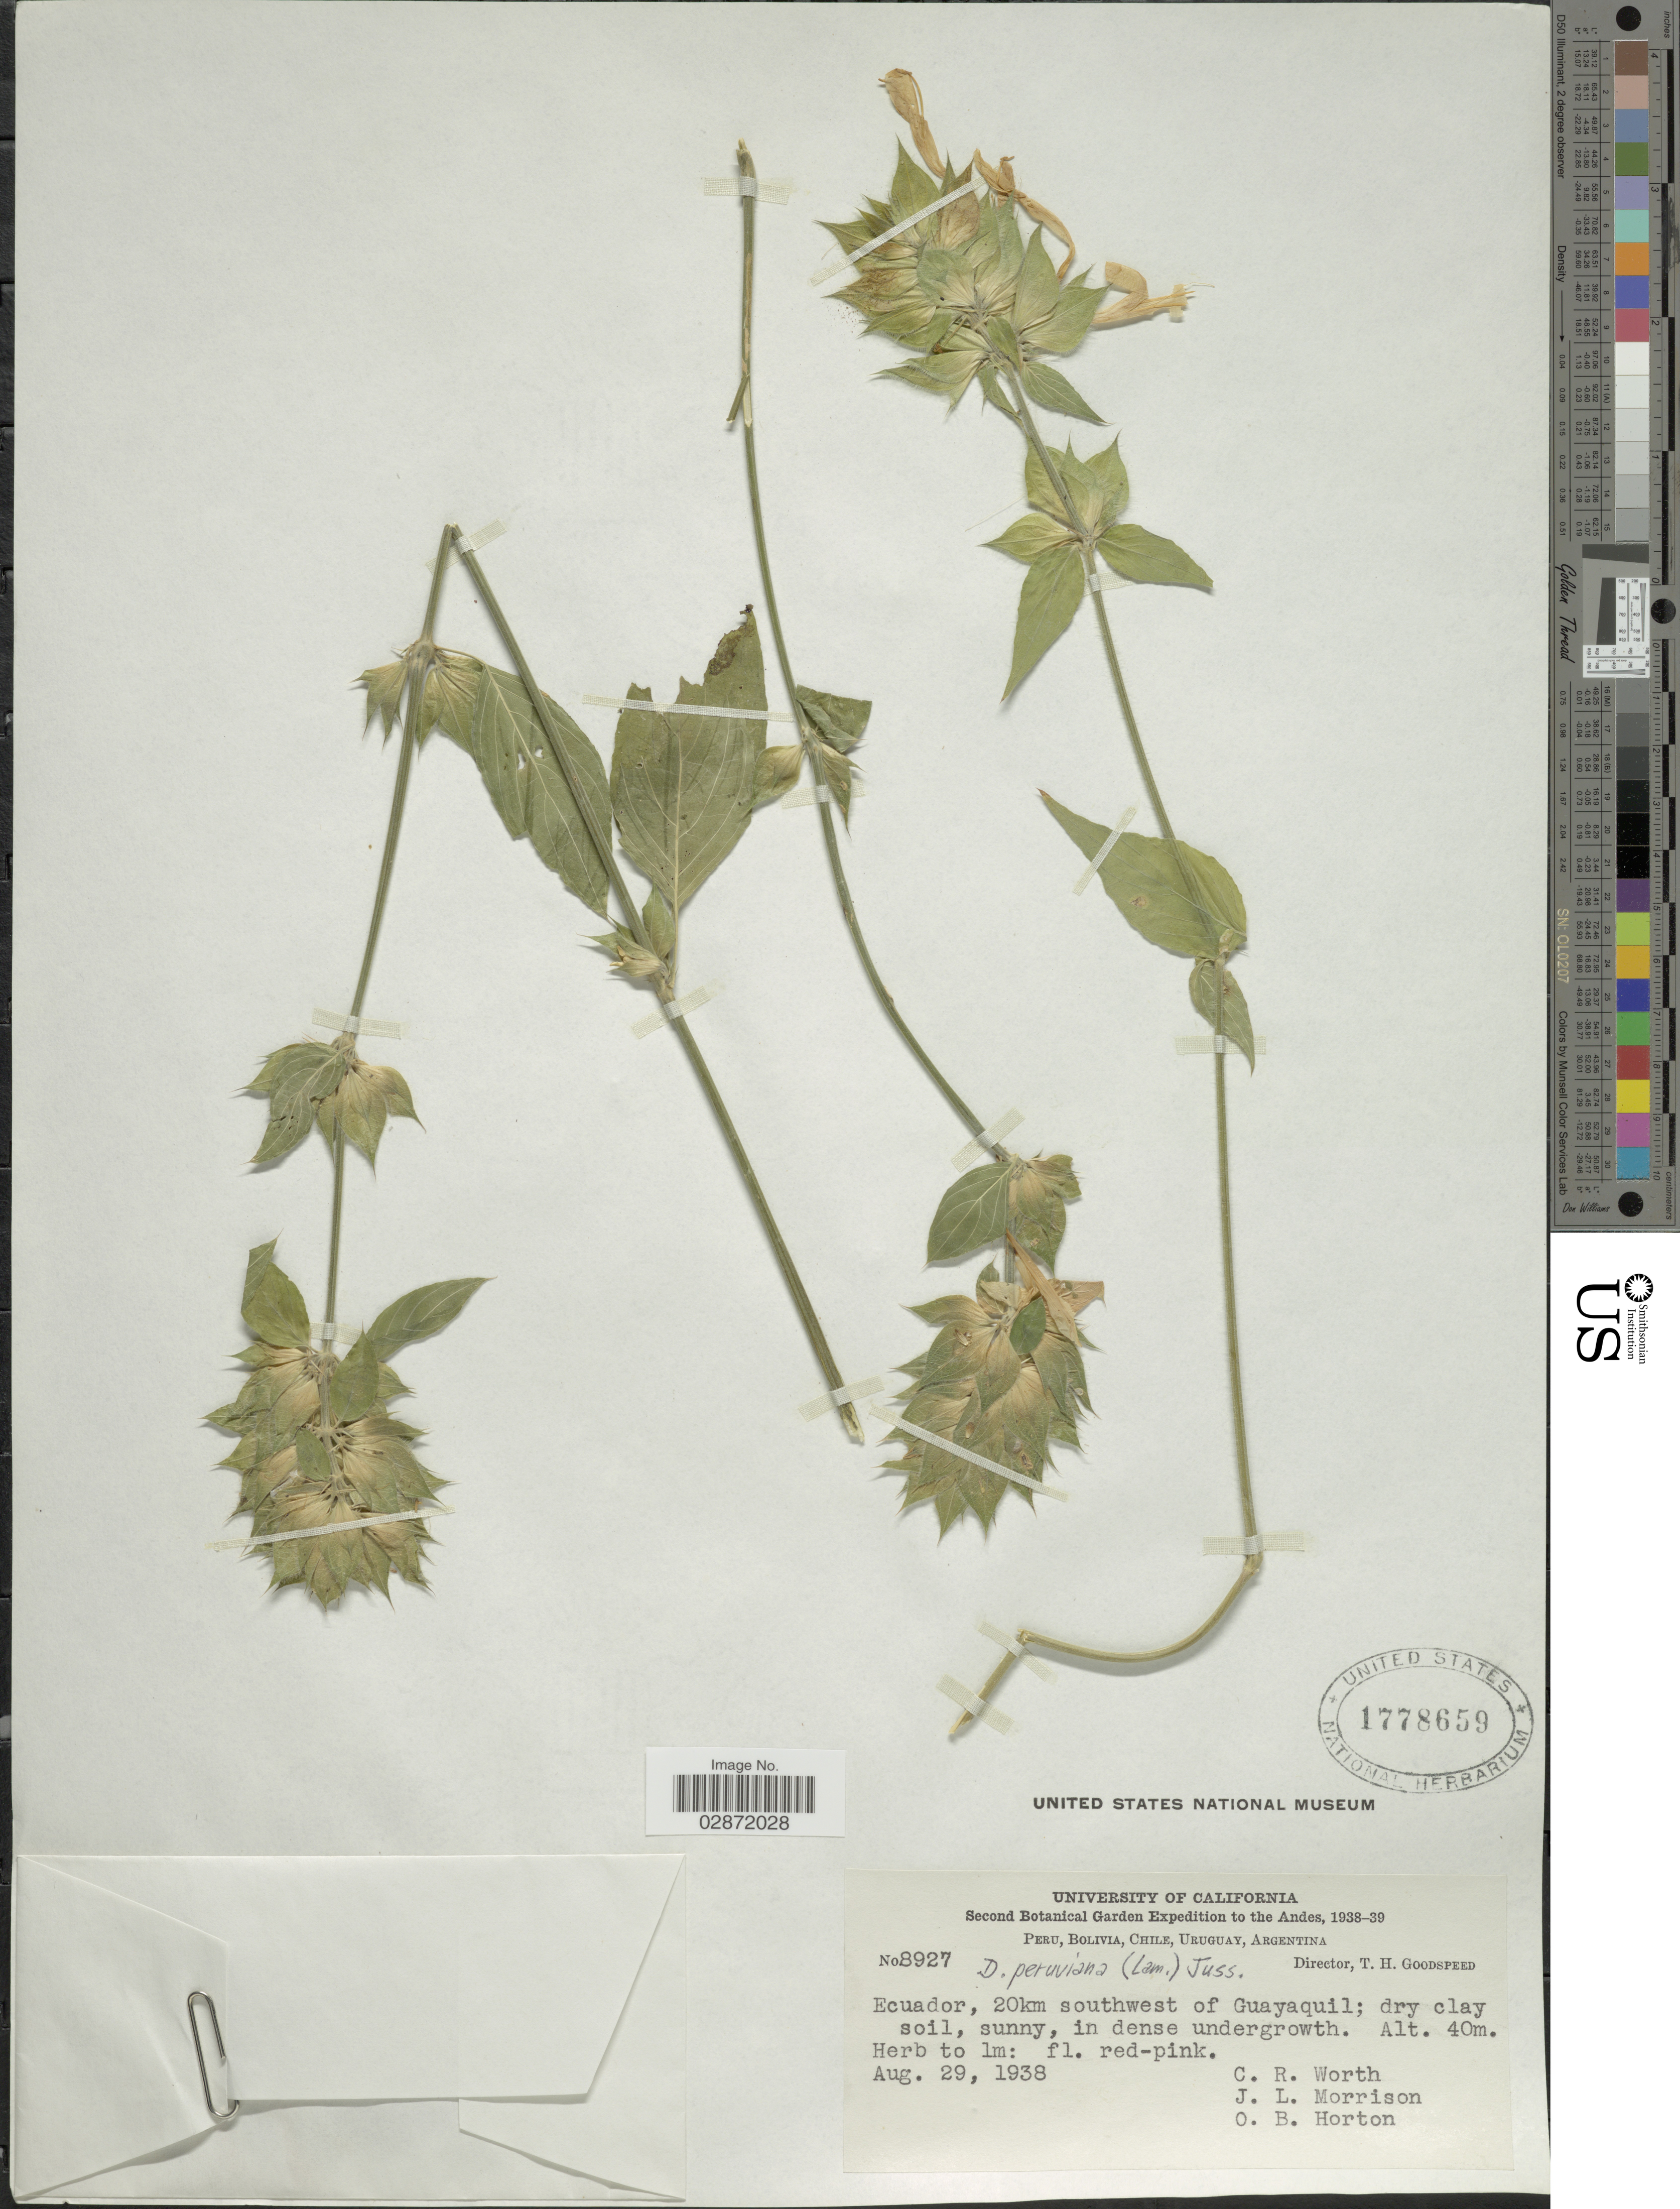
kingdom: Plantae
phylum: Tracheophyta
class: Magnoliopsida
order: Lamiales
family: Acanthaceae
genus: Dicliptera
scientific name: Dicliptera peruviana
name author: (Ruiz & Pav.) Juss.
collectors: C. R. Worth, J. Morrison & O. B. Horton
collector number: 8927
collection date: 1938-08-29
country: Ecuador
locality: Andes. 20km southwest of Guayaquil.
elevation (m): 40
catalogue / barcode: US 1778659